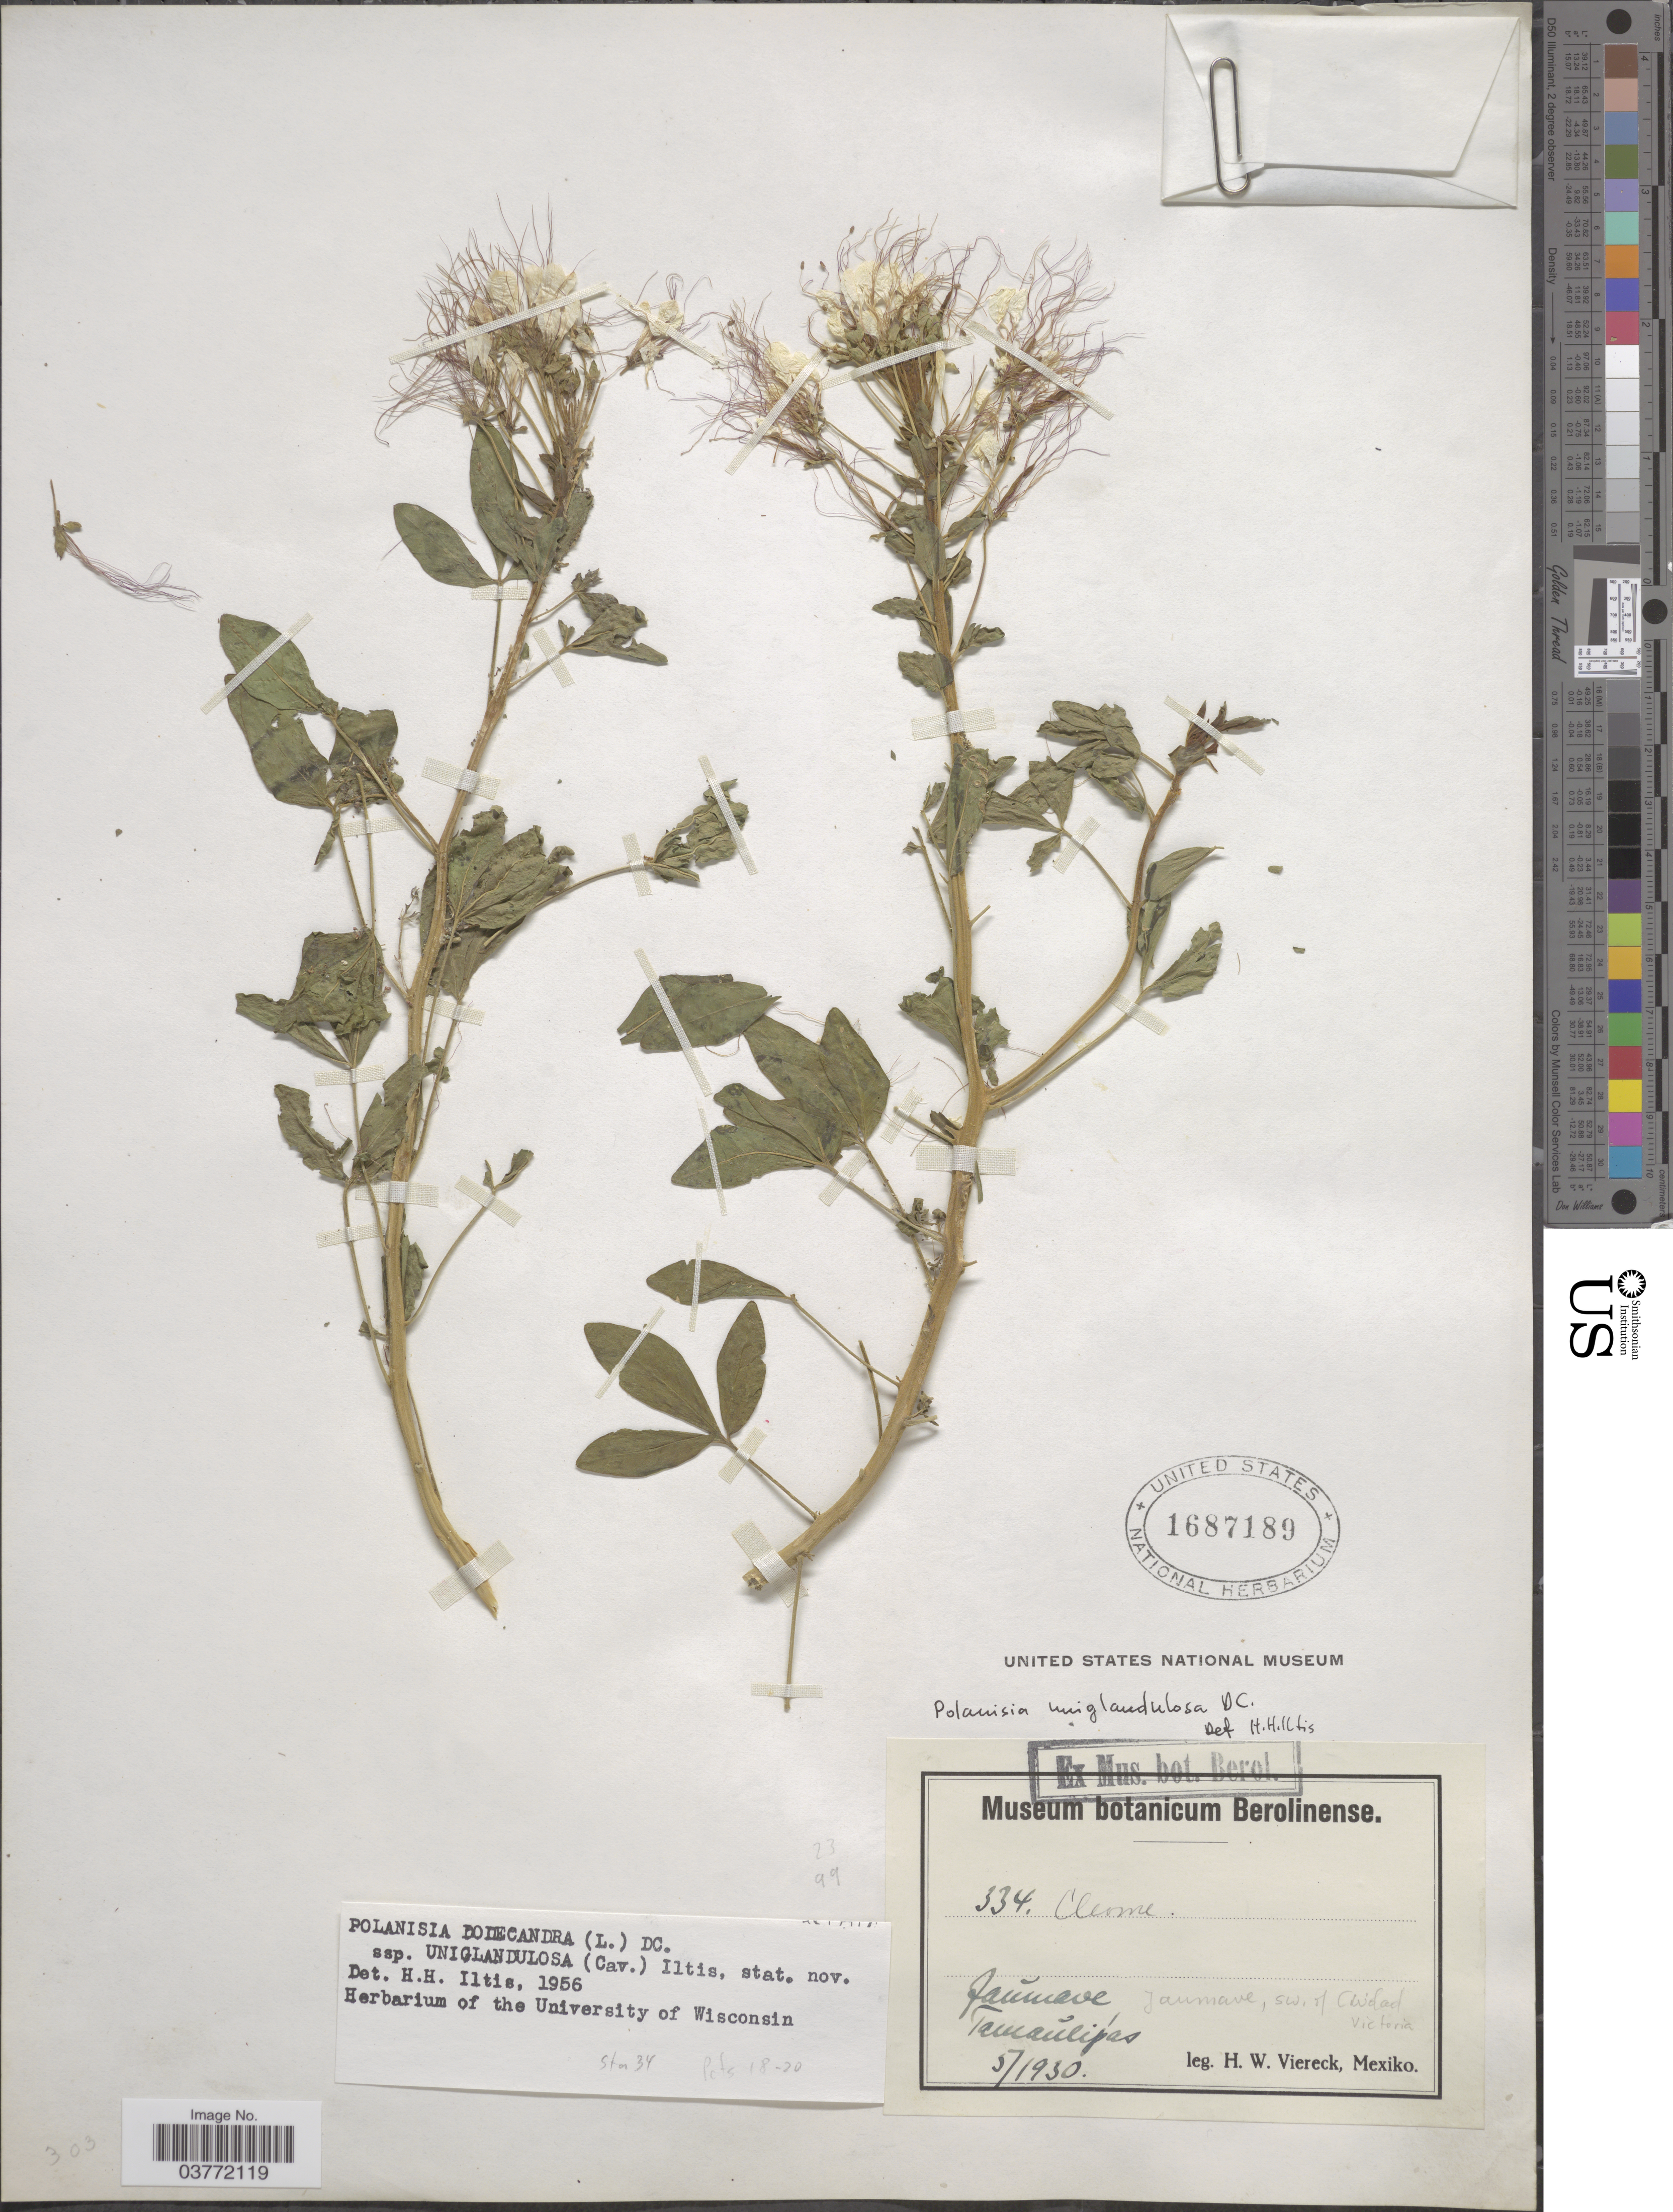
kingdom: Plantae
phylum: Tracheophyta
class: Magnoliopsida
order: Brassicales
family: Cleomaceae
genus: Polanisia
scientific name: Polanisia uniglandulosa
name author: (Cav.) DC.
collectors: H. W. Viereck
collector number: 334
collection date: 1930-05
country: Mexico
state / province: Tamaulipas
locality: Jaumave, SW of Ciudad Victoria.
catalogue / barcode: US 1687189